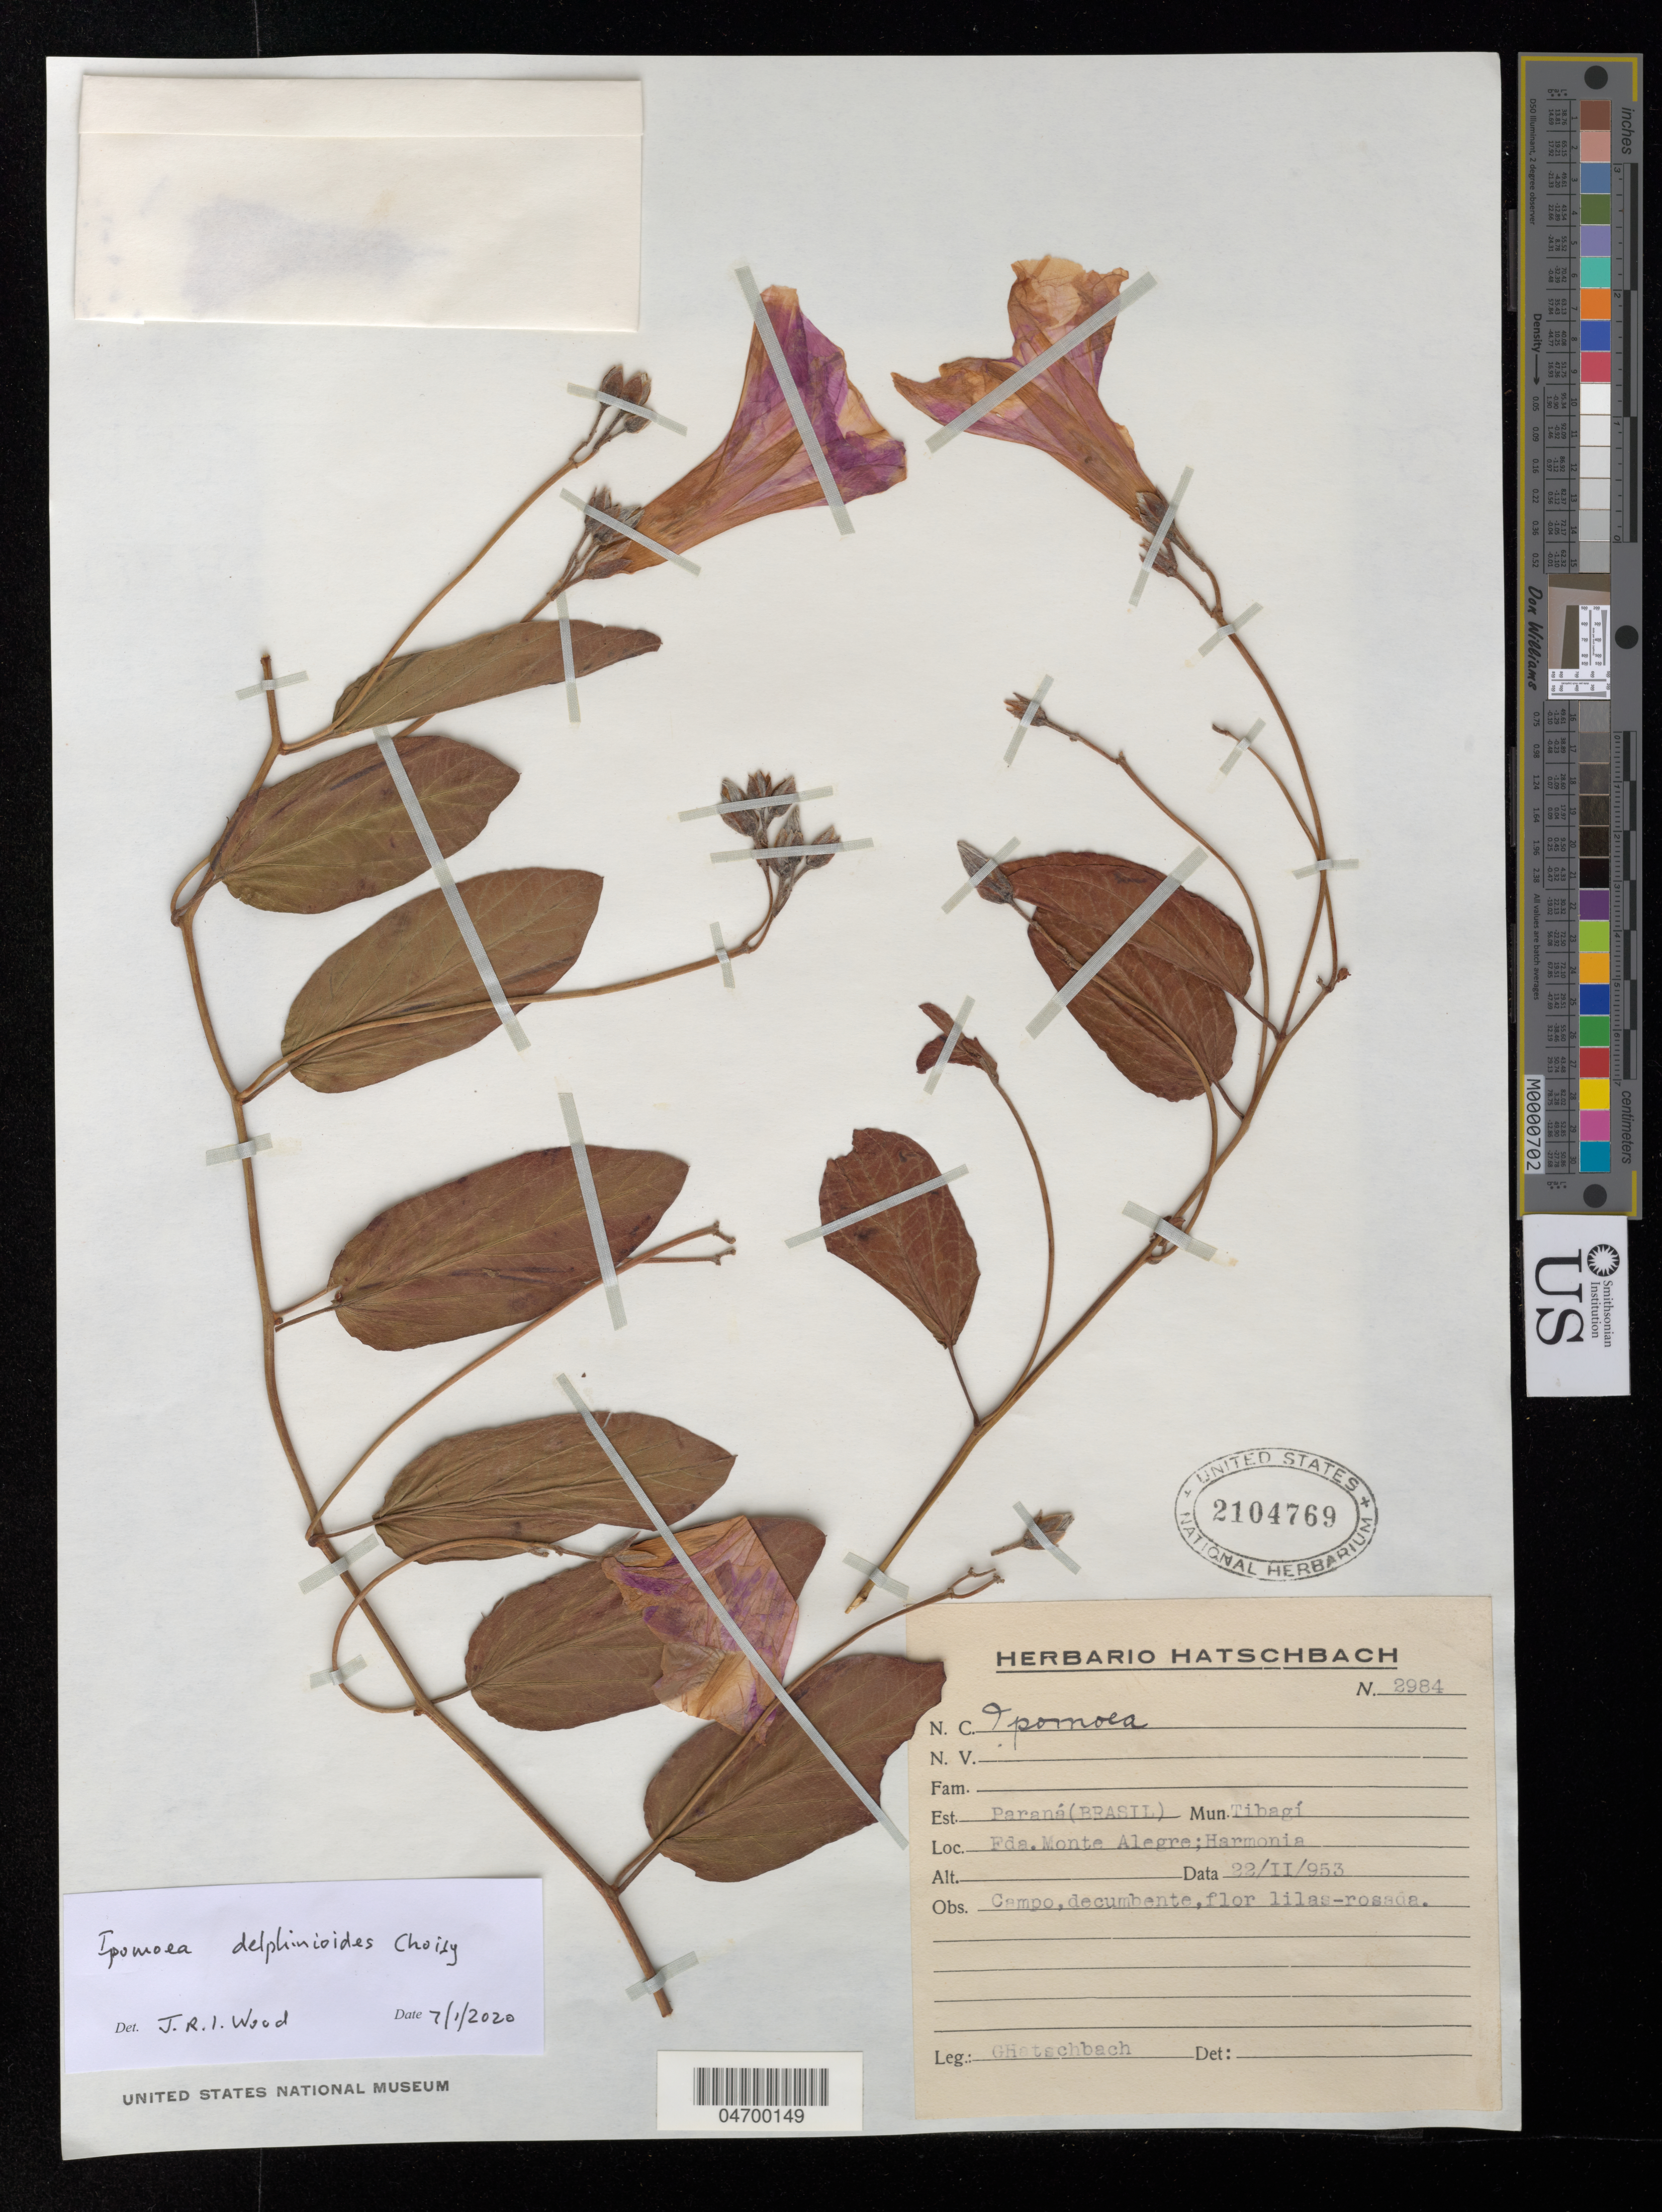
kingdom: Plantae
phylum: Tracheophyta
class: Magnoliopsida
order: Solanales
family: Convolvulaceae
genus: Ipomoea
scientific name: Ipomoea delphinioides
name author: Choisy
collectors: G. Hatschbach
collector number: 2984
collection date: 1953-02-22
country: Brazil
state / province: Paraná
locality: Mun. Tibagí. Fda. Monte Alegre; Harmonia.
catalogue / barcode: US 2104769